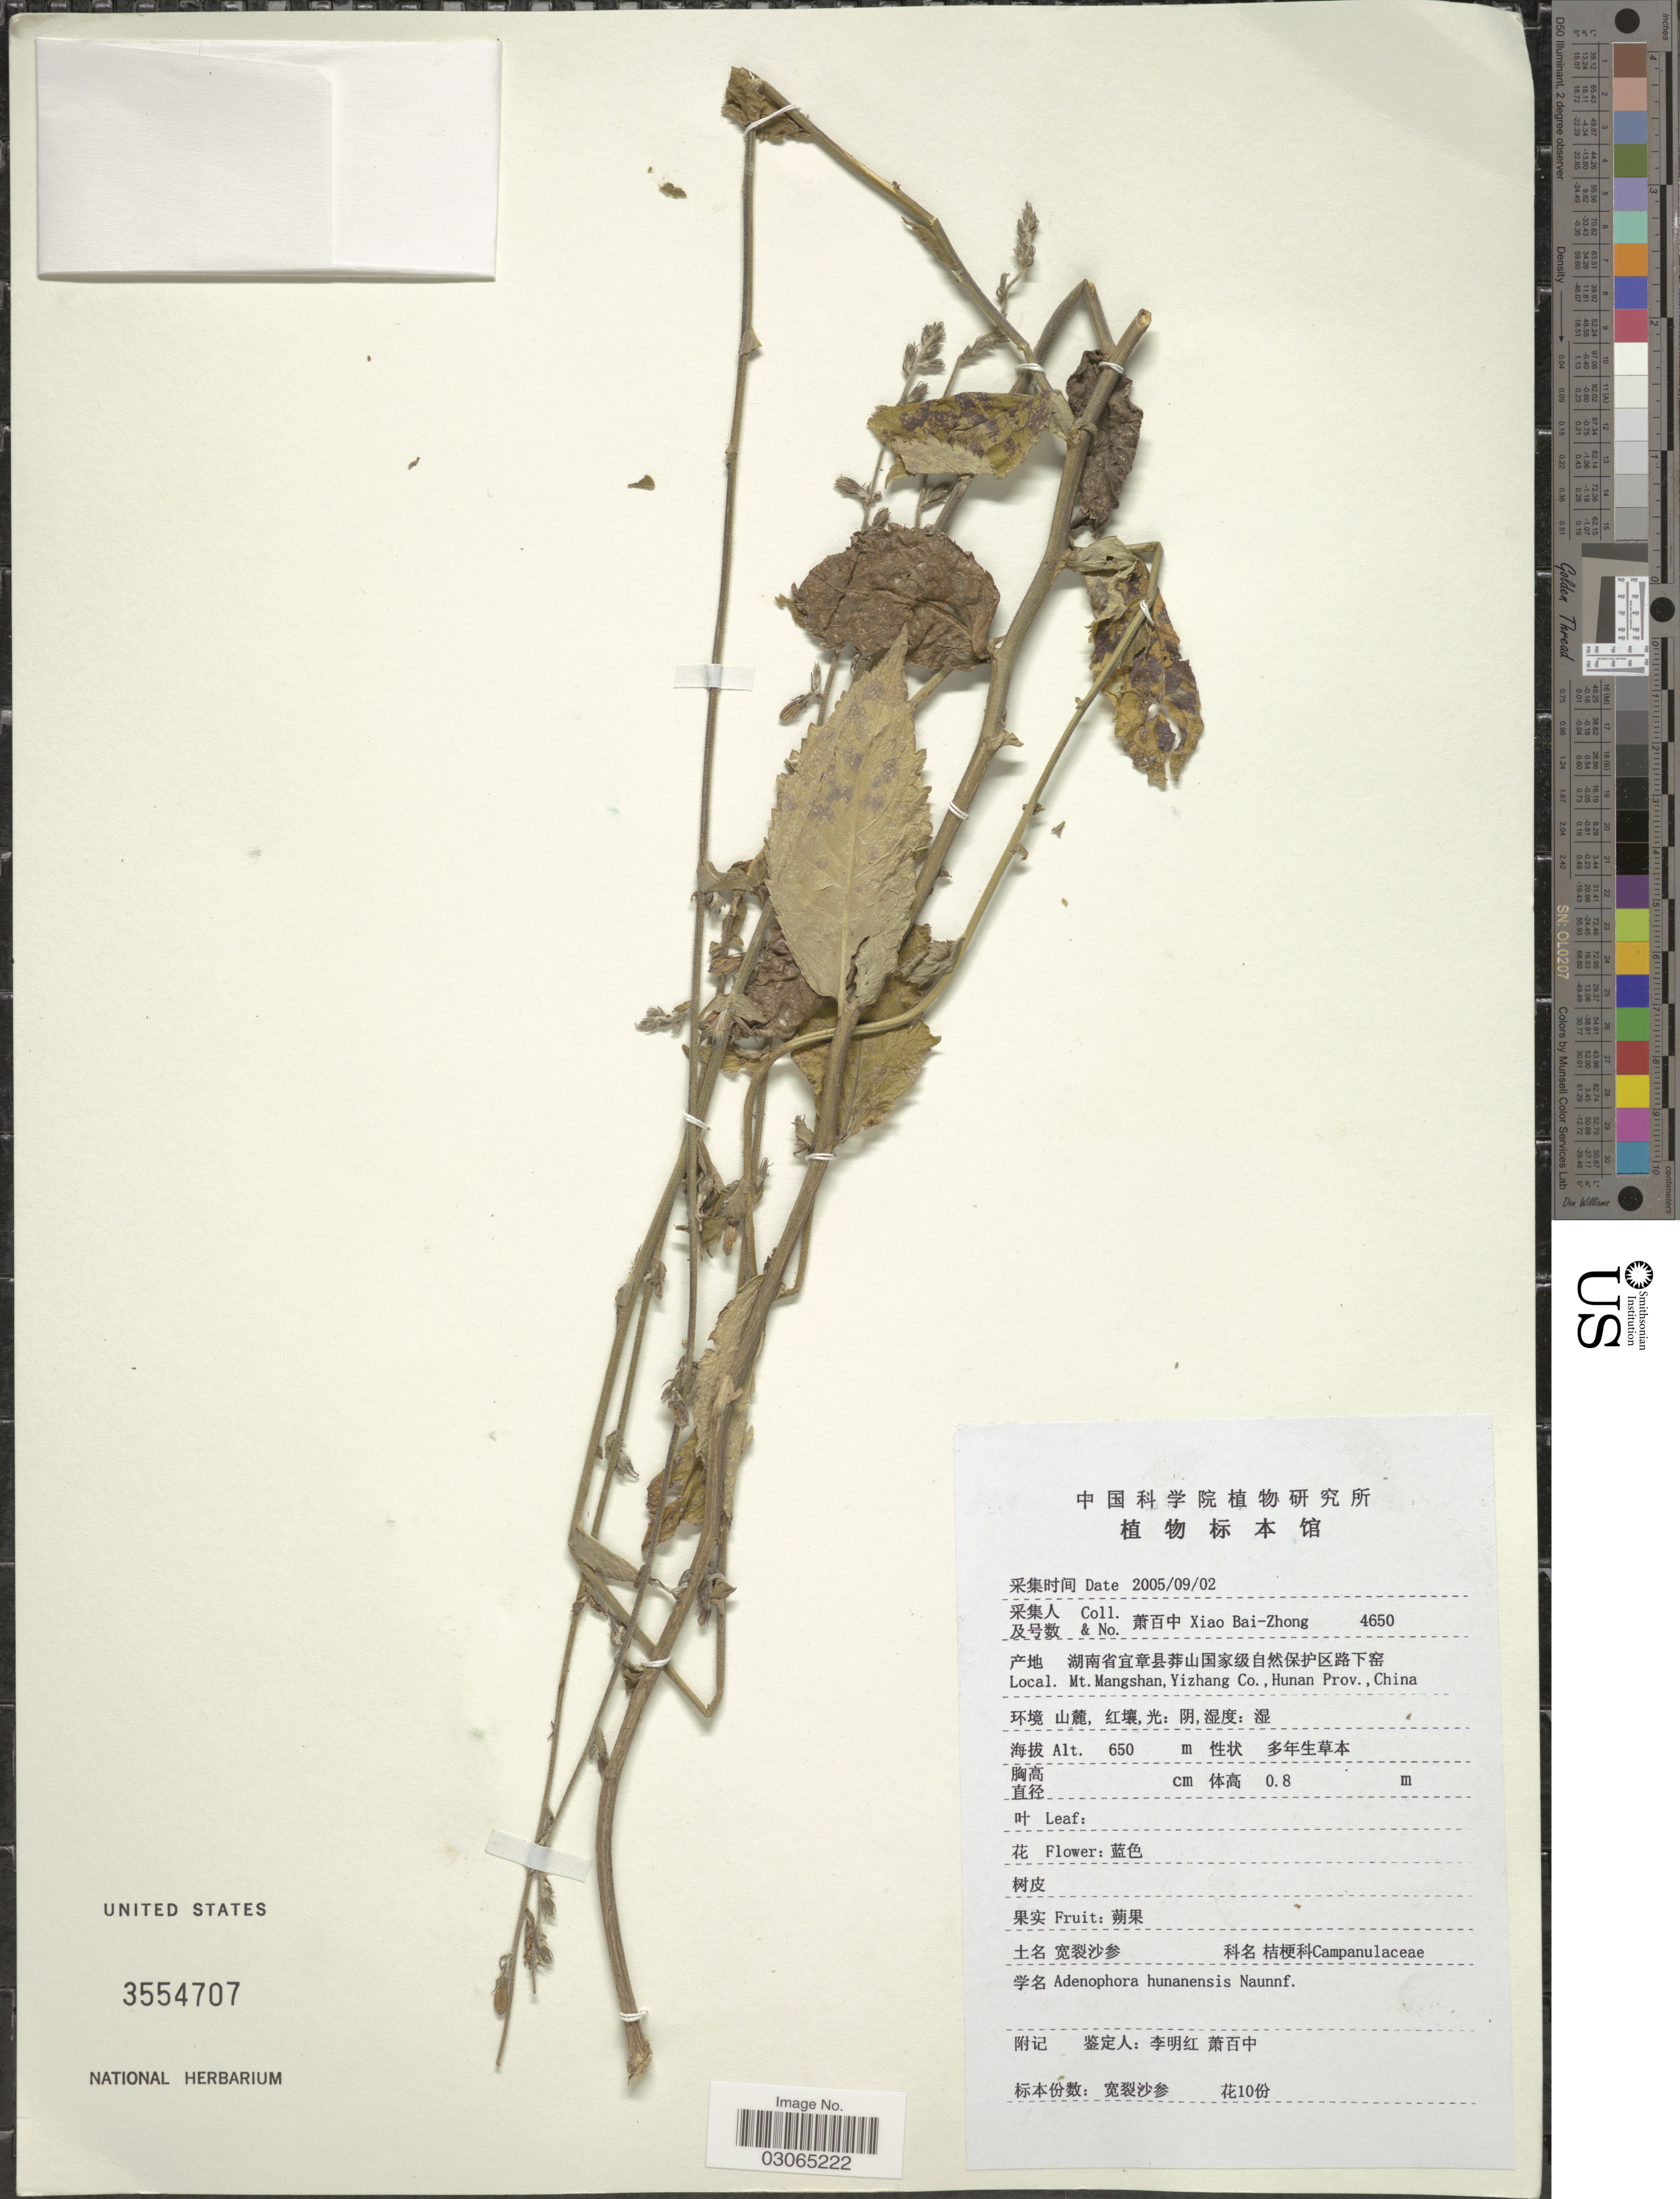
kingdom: Plantae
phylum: Tracheophyta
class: Magnoliopsida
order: Asterales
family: Campanulaceae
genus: Adenophora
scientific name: Adenophora hunanensis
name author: Nannf.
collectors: B. Z. Xiao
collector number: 4650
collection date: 2005-09-02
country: China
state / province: Hunan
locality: Mt. Mangshan, Yizhang Co.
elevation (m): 650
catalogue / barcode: US 3554707